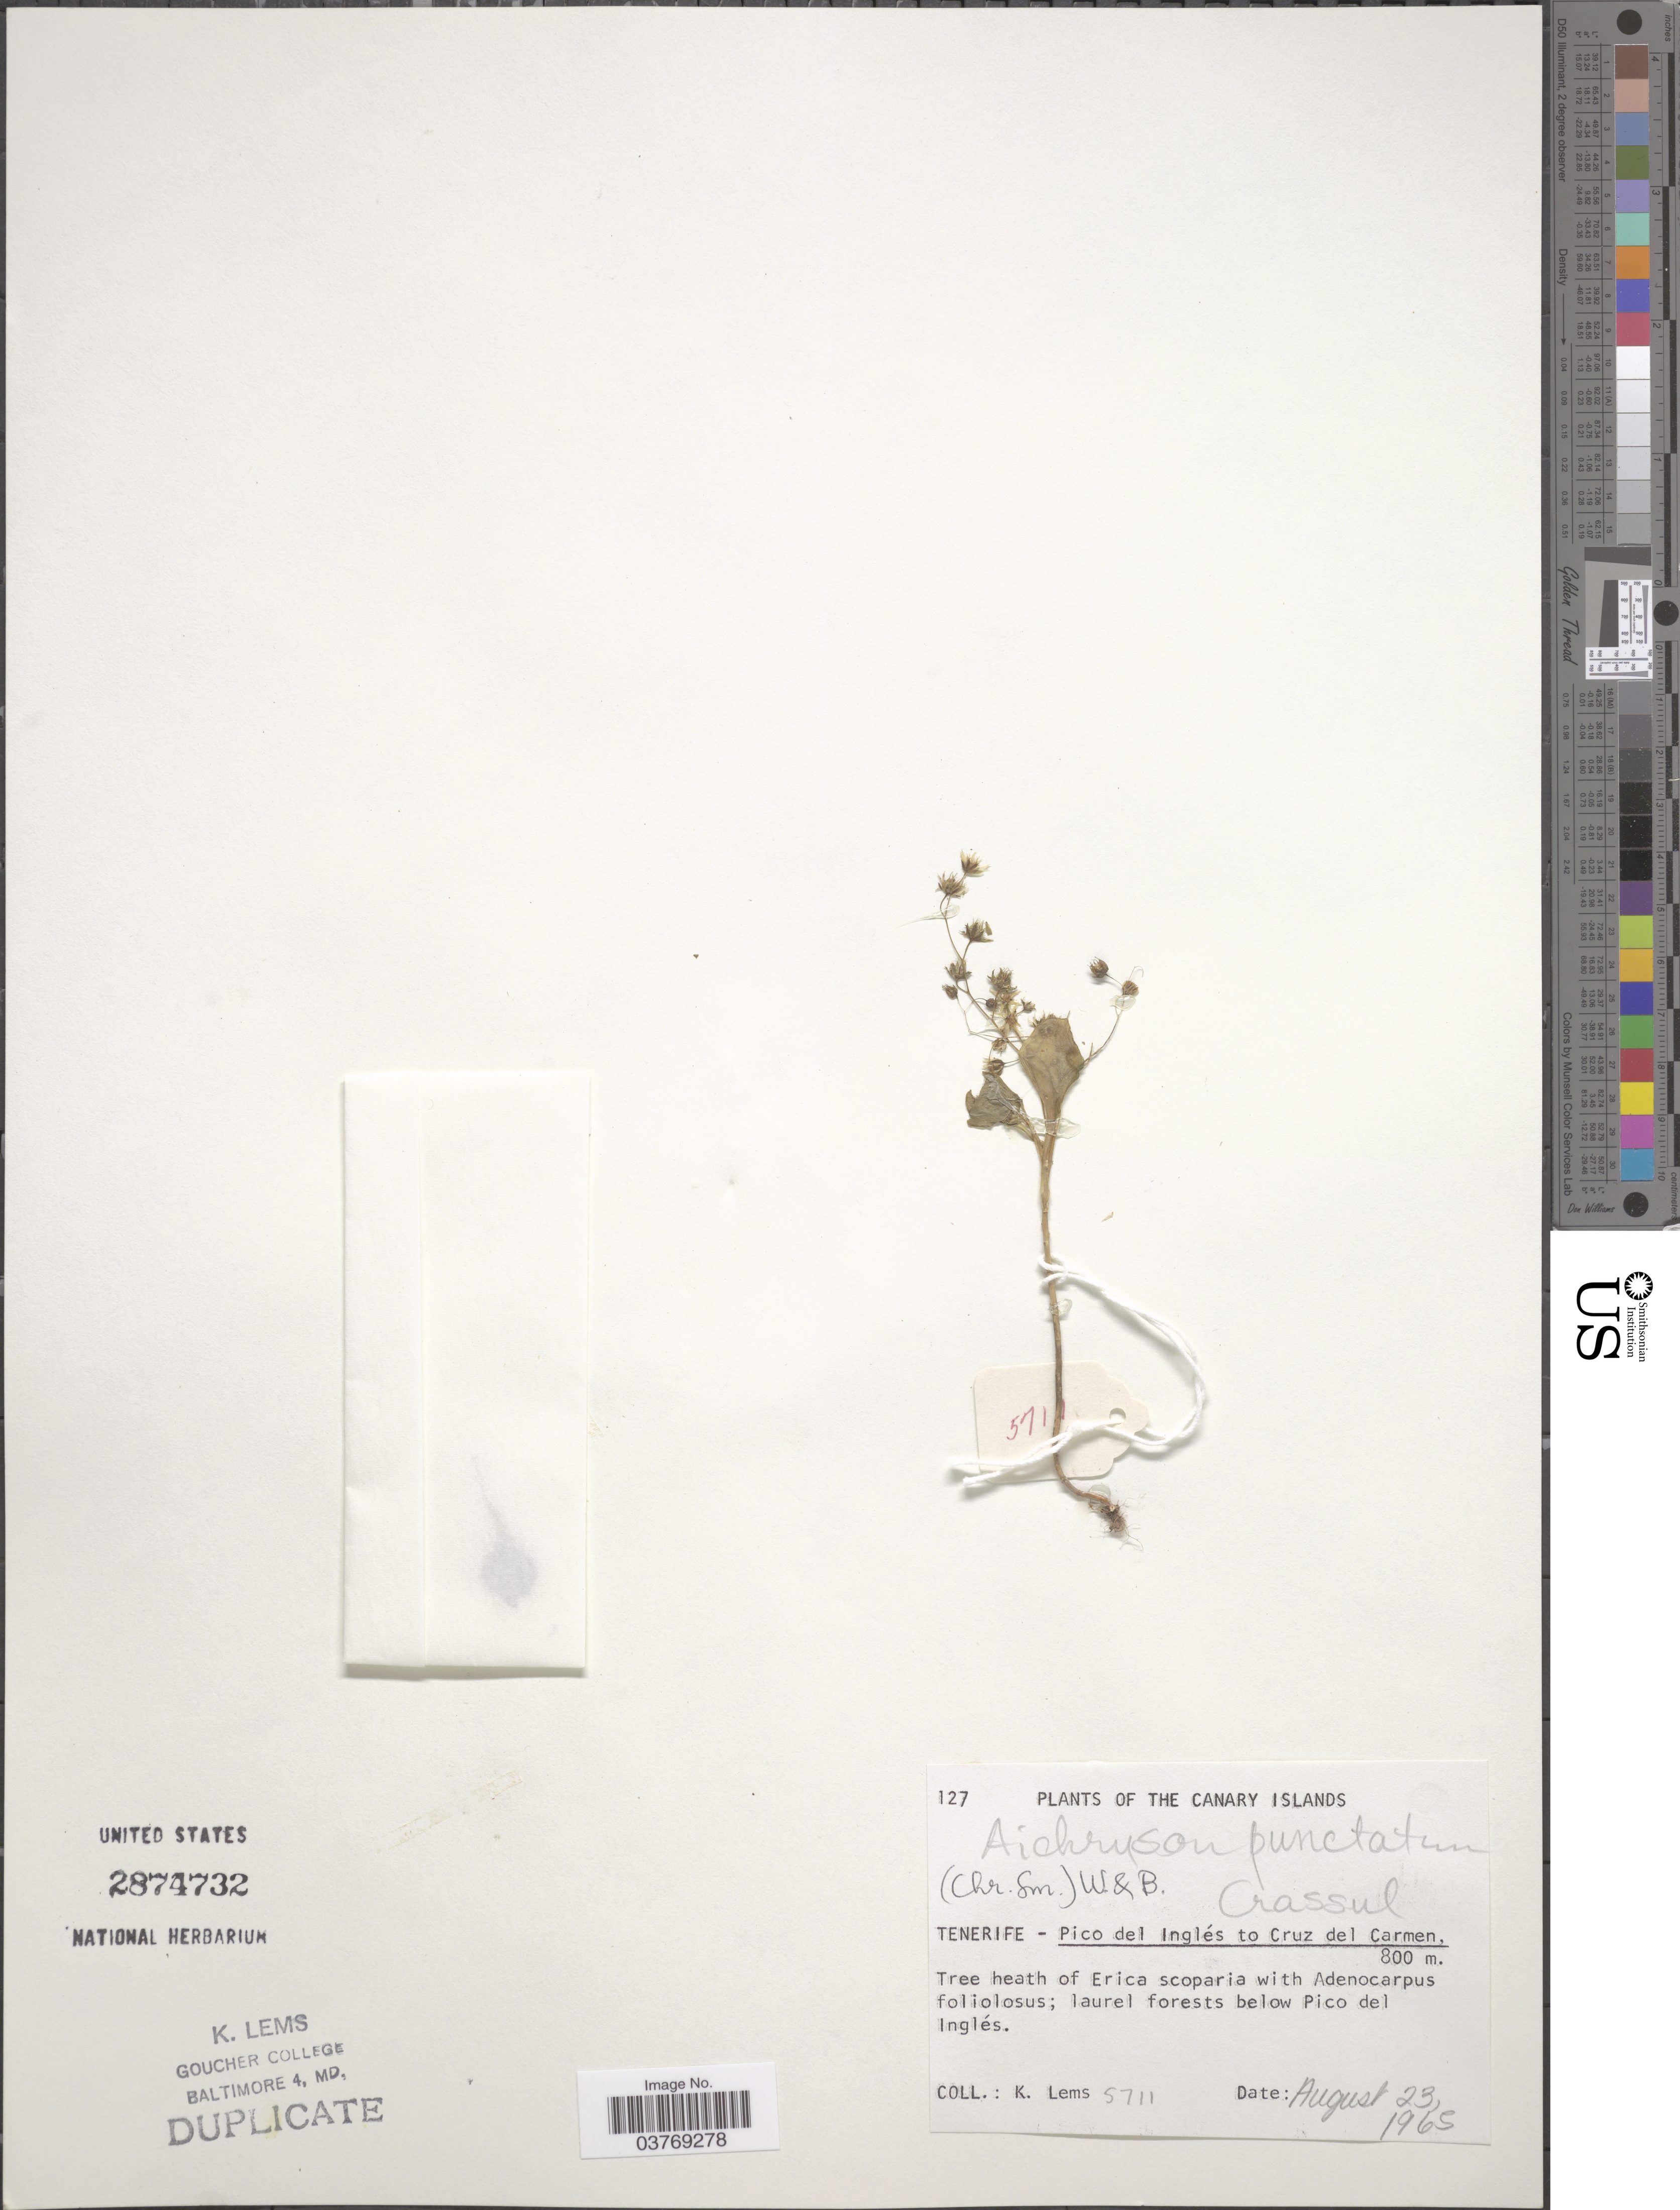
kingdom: Plantae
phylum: Tracheophyta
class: Magnoliopsida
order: Saxifragales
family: Crassulaceae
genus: Aichryson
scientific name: Aichryson punctatum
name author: (C. Sm. ex Link) Webb. & Berthel.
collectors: K. Lems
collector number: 5711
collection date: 1965-08-23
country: Spain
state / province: Canarias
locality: Tenerife - Pico del Inglés to Cruz del Carmen. Laurel forests below Pico del Inglés.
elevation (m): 800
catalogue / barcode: US 2874732